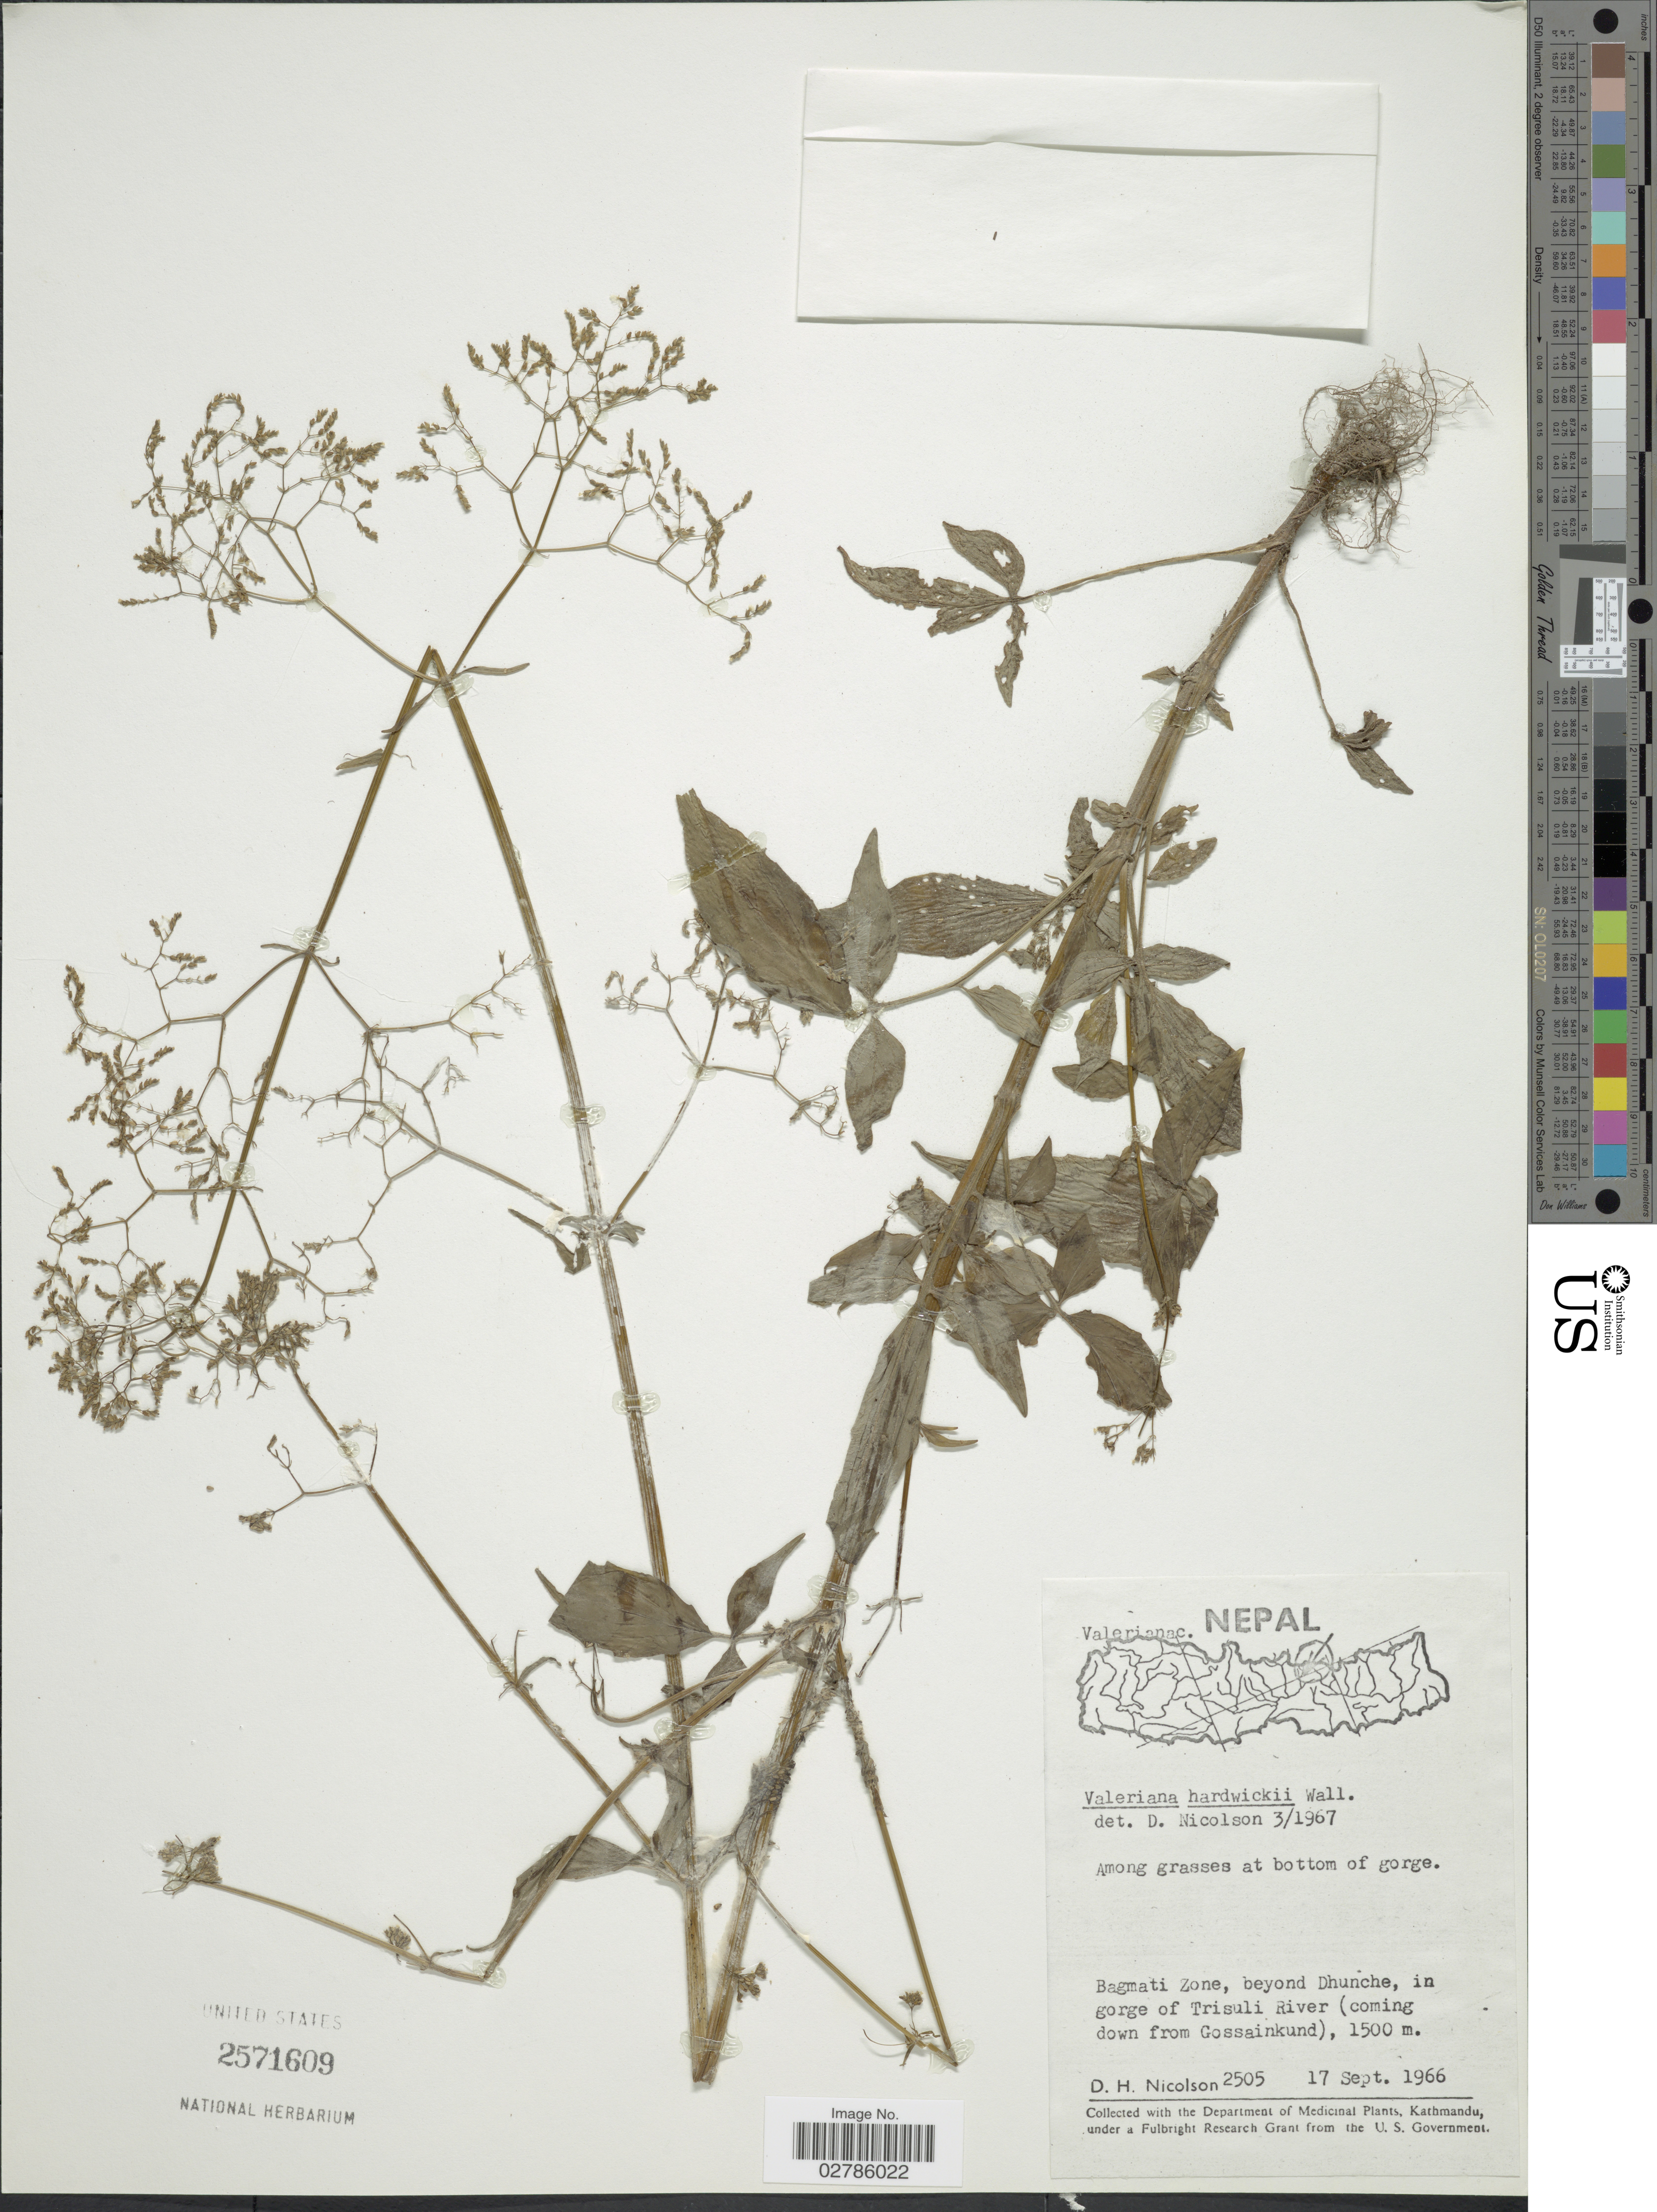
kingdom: Plantae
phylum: Tracheophyta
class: Magnoliopsida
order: Dipsacales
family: Caprifoliaceae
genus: Valeriana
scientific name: Valeriana hardwickii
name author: Wall.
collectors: D. H. Nicolson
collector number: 2505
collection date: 1966-09-17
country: Nepal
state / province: Bagmati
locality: Bagmati Zone, beyond Dhunche, in gorge of Trisuli River (coming down from Gossainkund).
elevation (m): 1500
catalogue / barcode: US 2571609